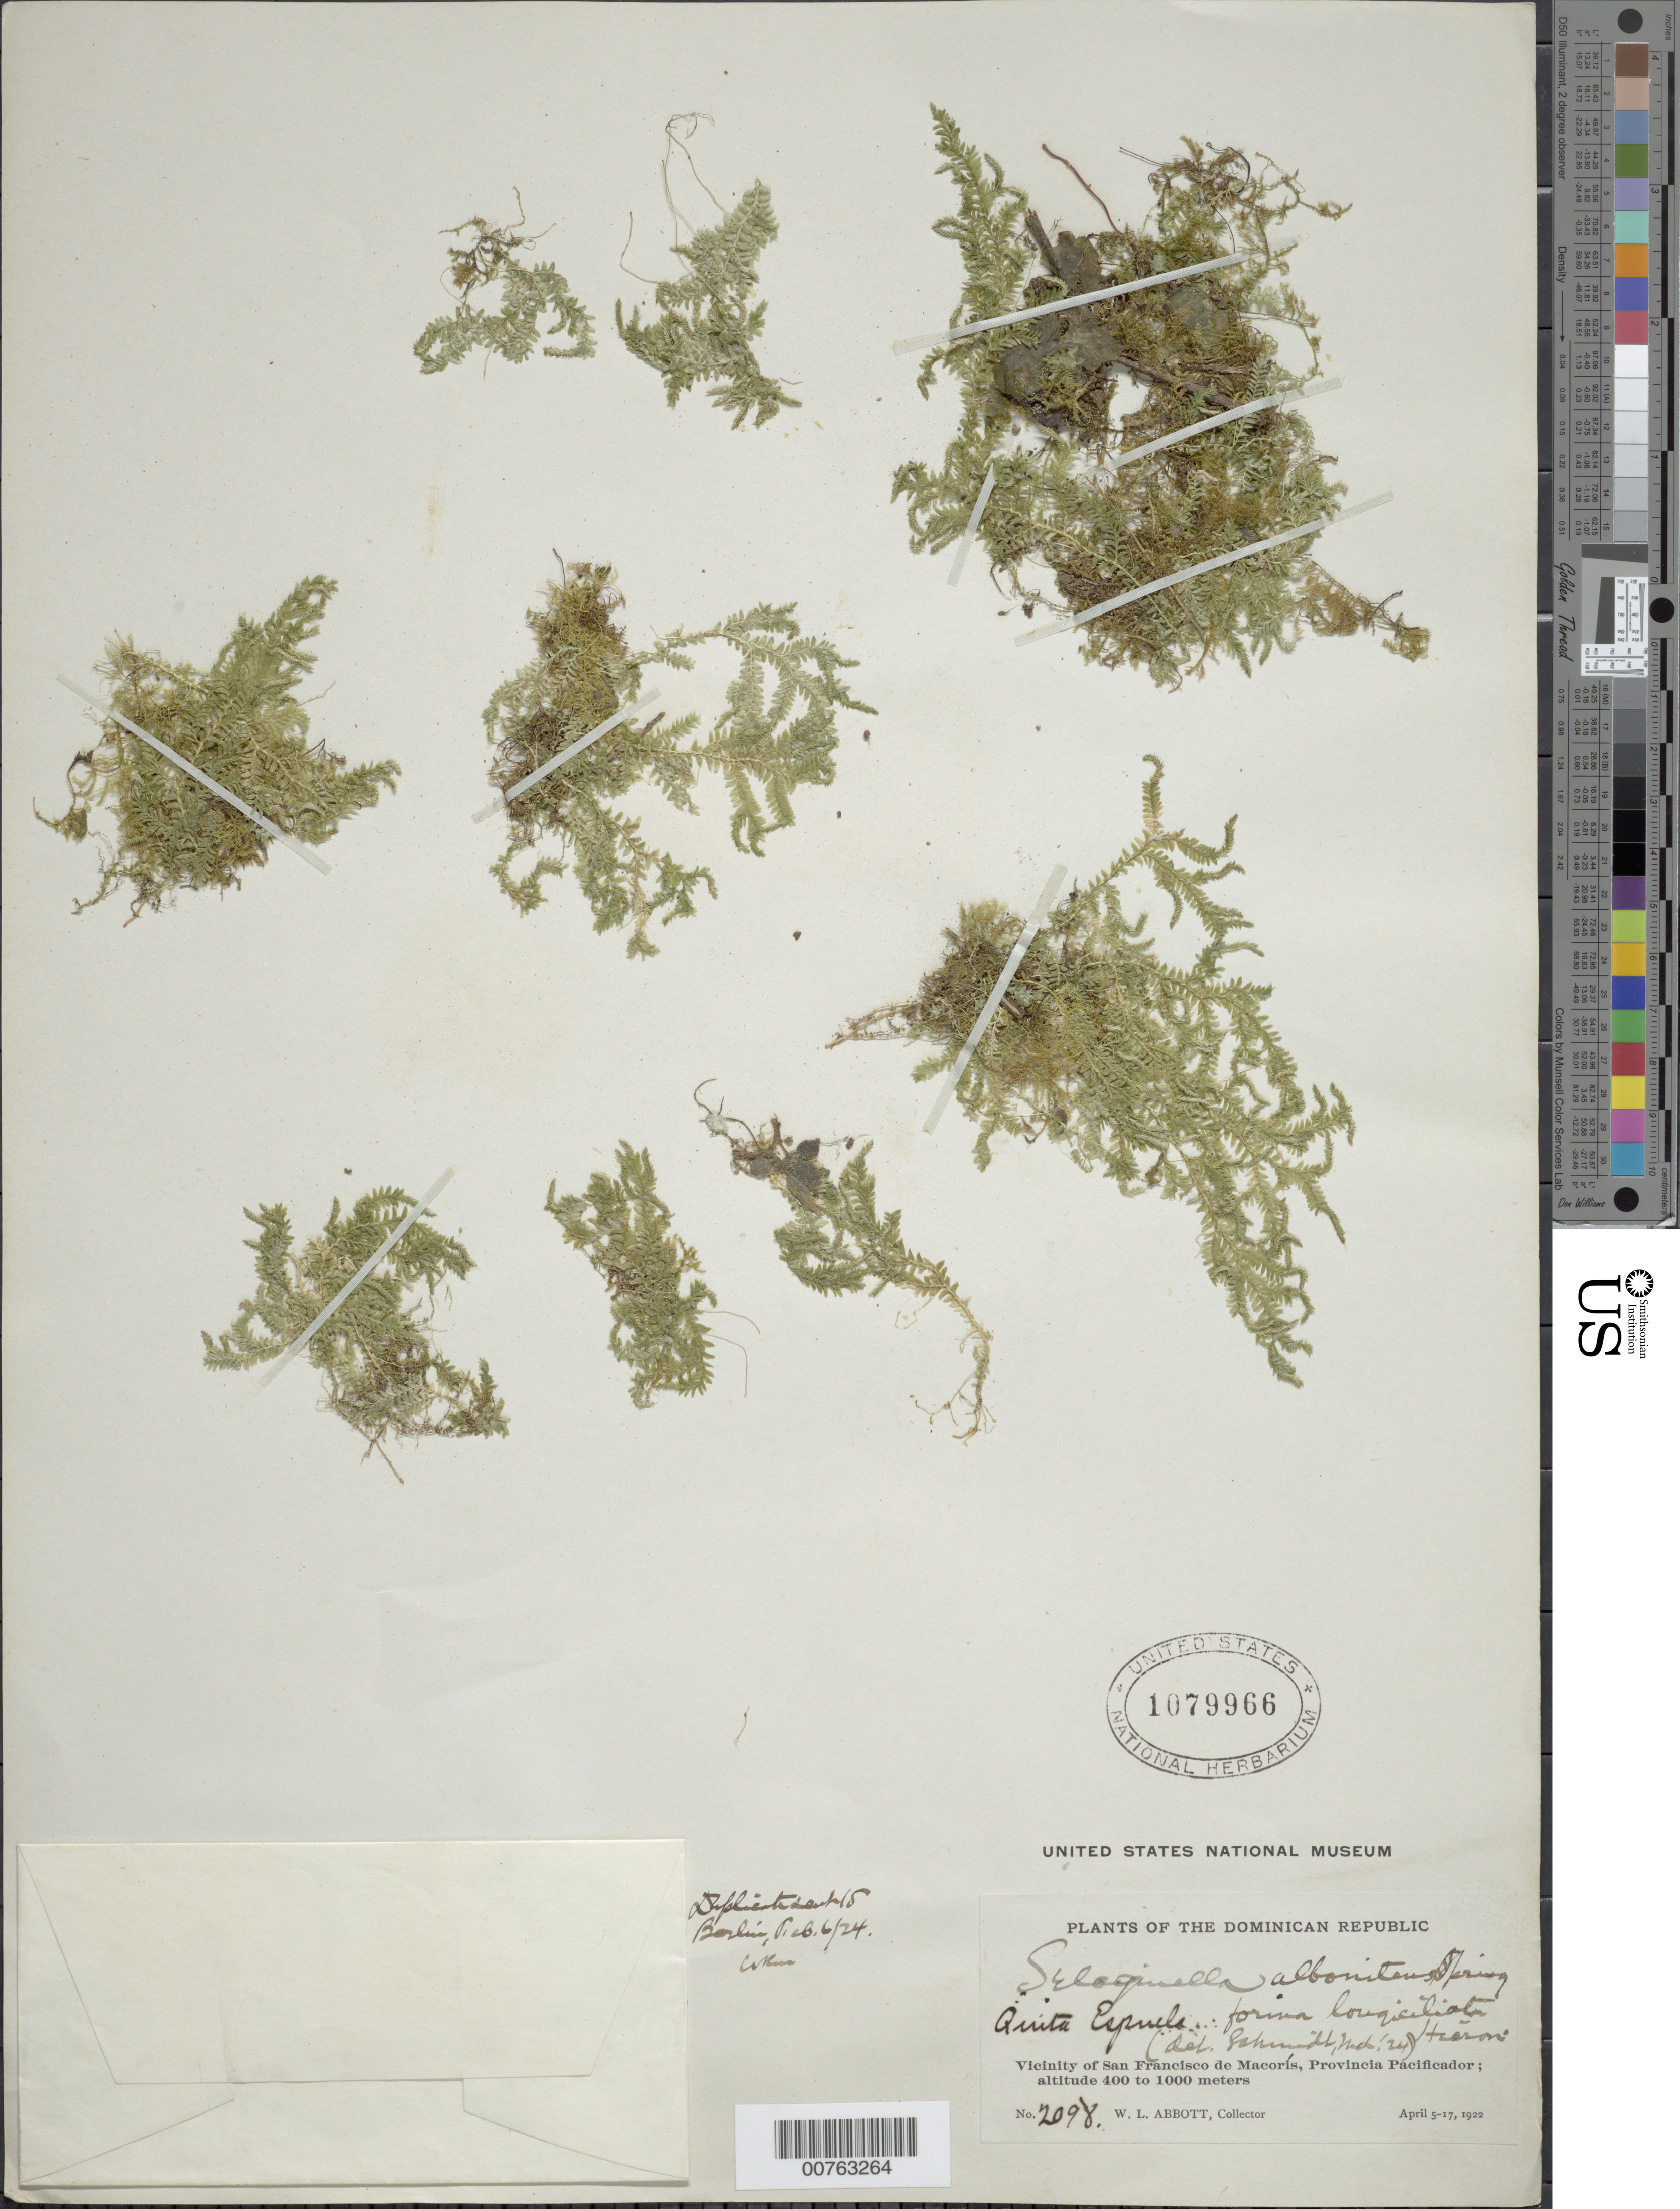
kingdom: Plantae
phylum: Tracheophyta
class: Lycopodiopsida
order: Selaginellales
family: Selaginellaceae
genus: Selaginella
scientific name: Selaginella tenella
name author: (P. Beauv.) Spring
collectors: W. L. Abbott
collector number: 2098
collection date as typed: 05 Apr 1922 to 17 Apr 1922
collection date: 1922-04-05/1922-04-17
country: Dominican Republic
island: Hispaniola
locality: Vicinity of San Franciso de Macorís, provincia Pacificador. Quita Espuela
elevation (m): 400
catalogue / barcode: US 1079966